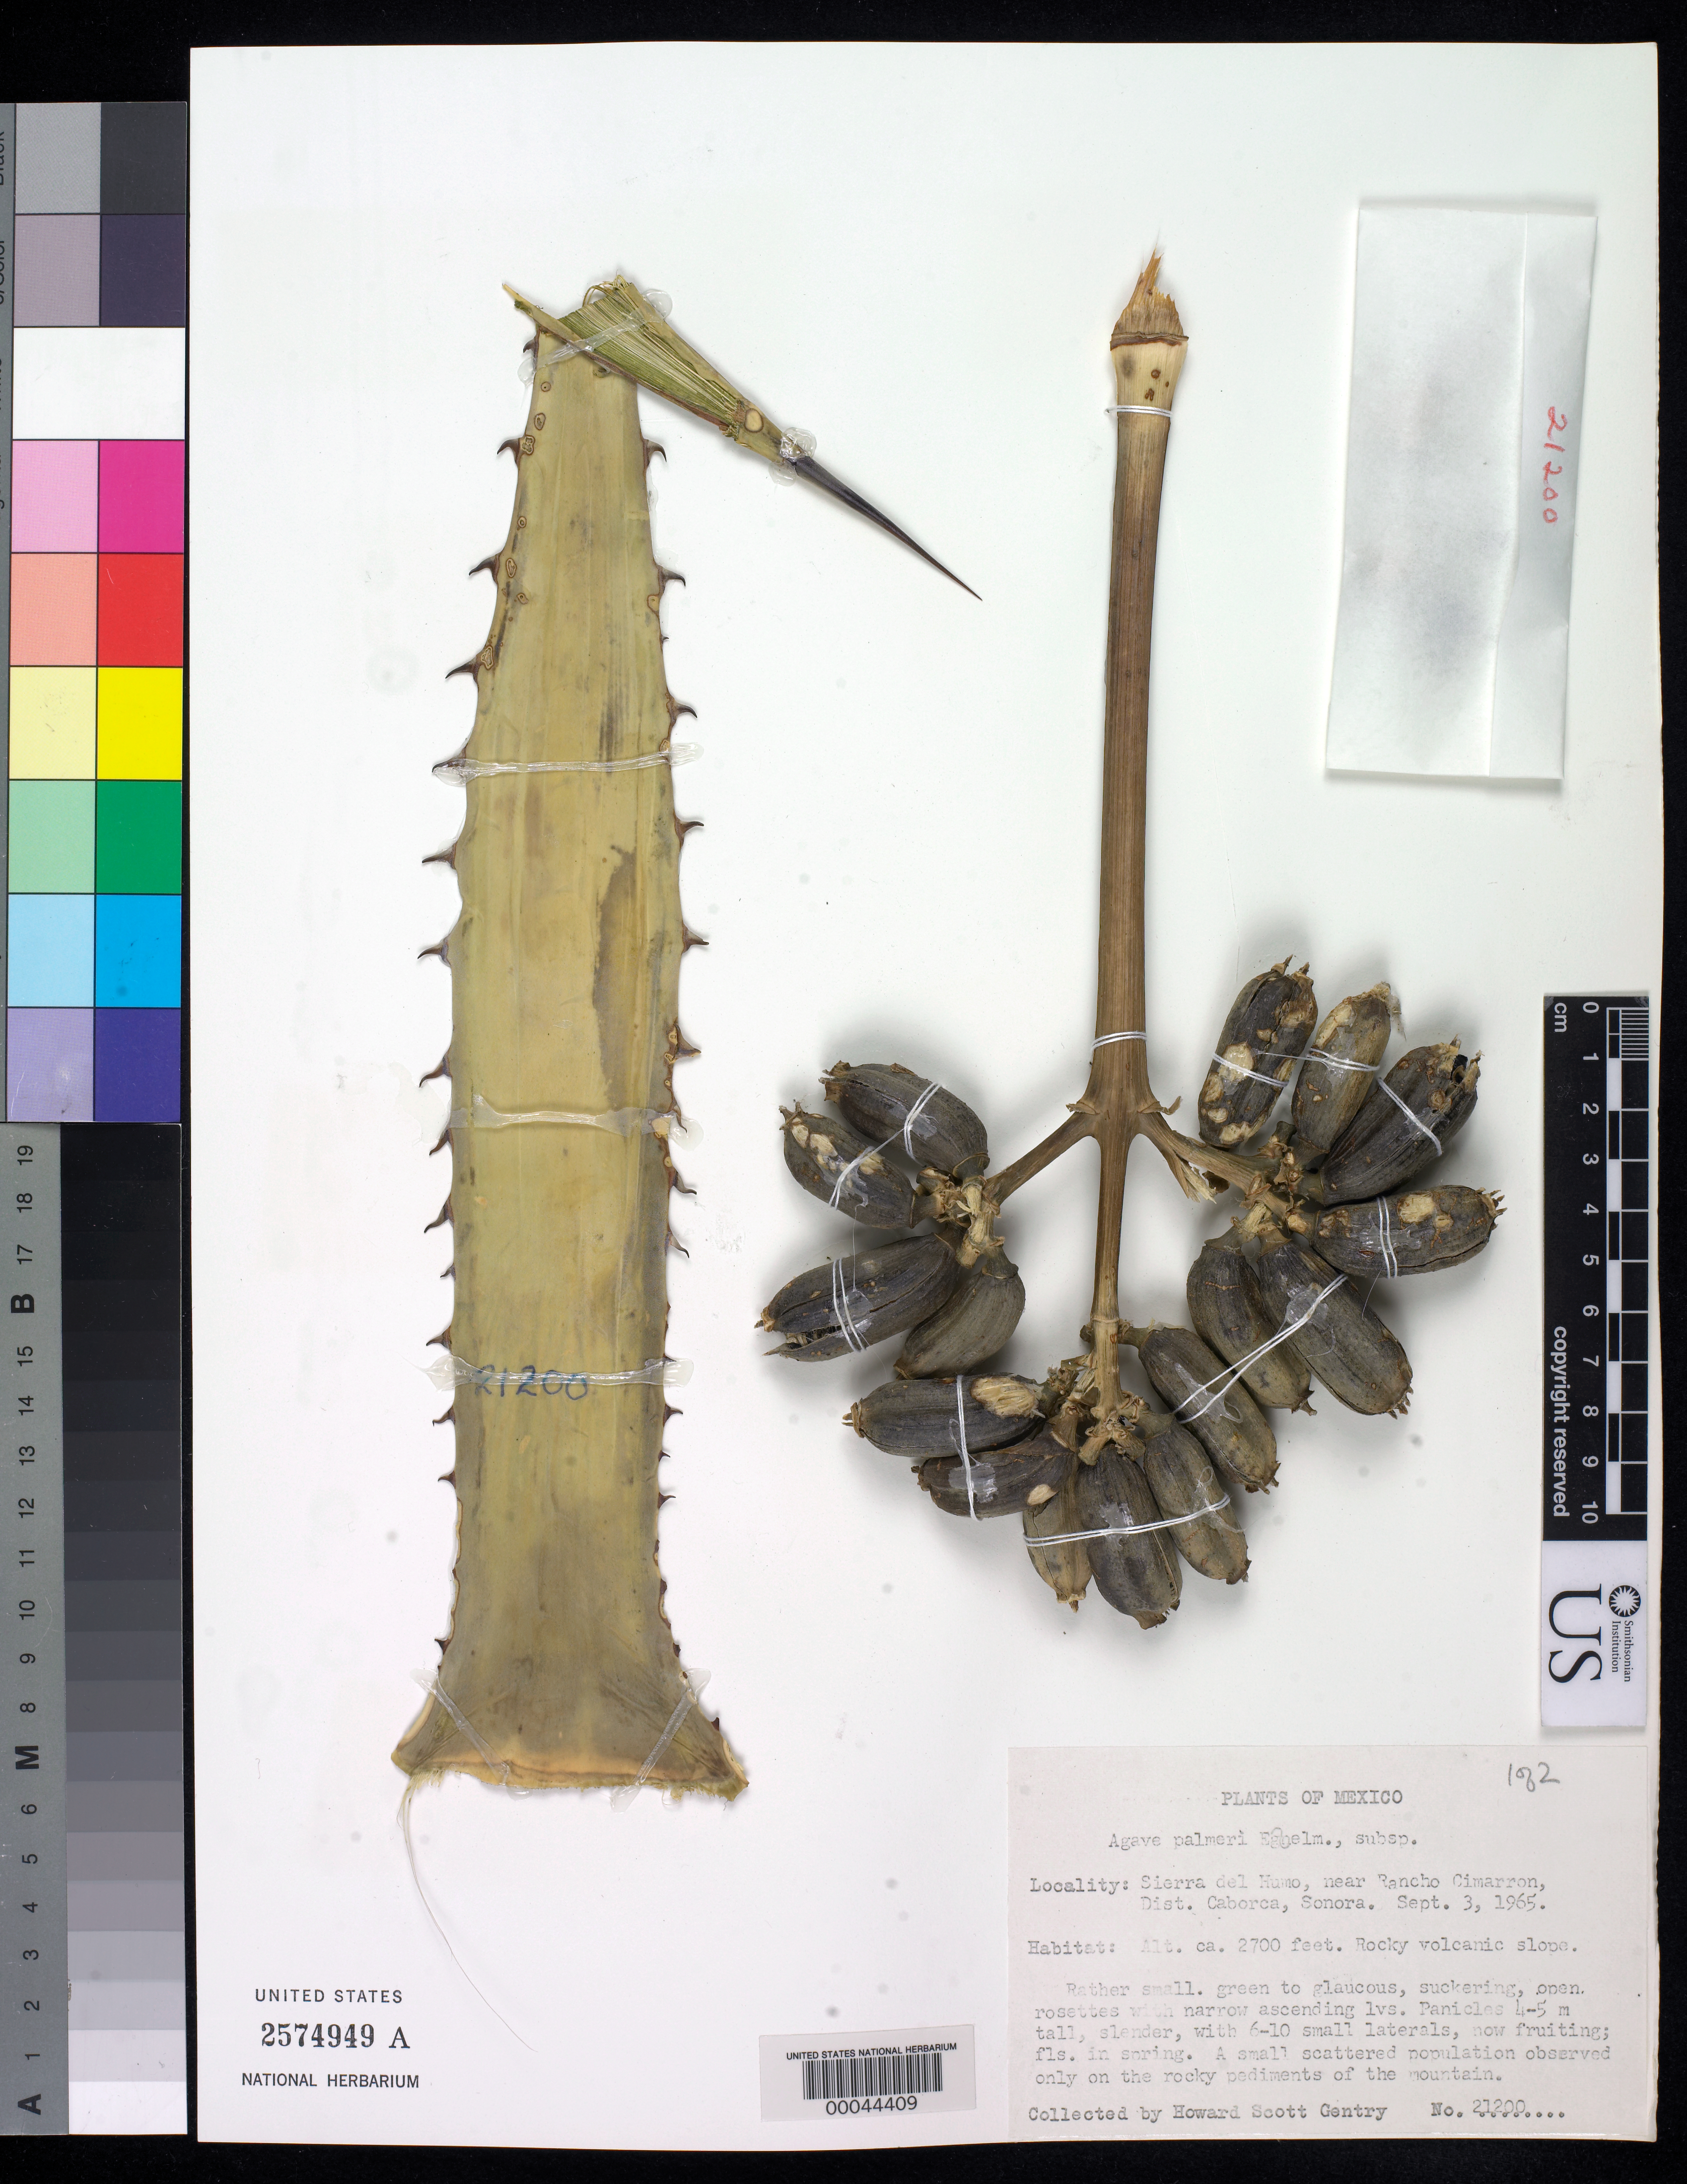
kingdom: Plantae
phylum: Tracheophyta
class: Liliopsida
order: Asparagales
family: Asparagaceae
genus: Agave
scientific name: Agave palmeri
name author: Engelm.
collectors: H. S. Gentry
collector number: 21200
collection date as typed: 03 Sep 1965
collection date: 1965-09-03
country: Mexico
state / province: Sonora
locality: Sierra del humo, near rancho cimarron, dist. caborca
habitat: Rocky volcanic slope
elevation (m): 823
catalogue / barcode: US 2574949A